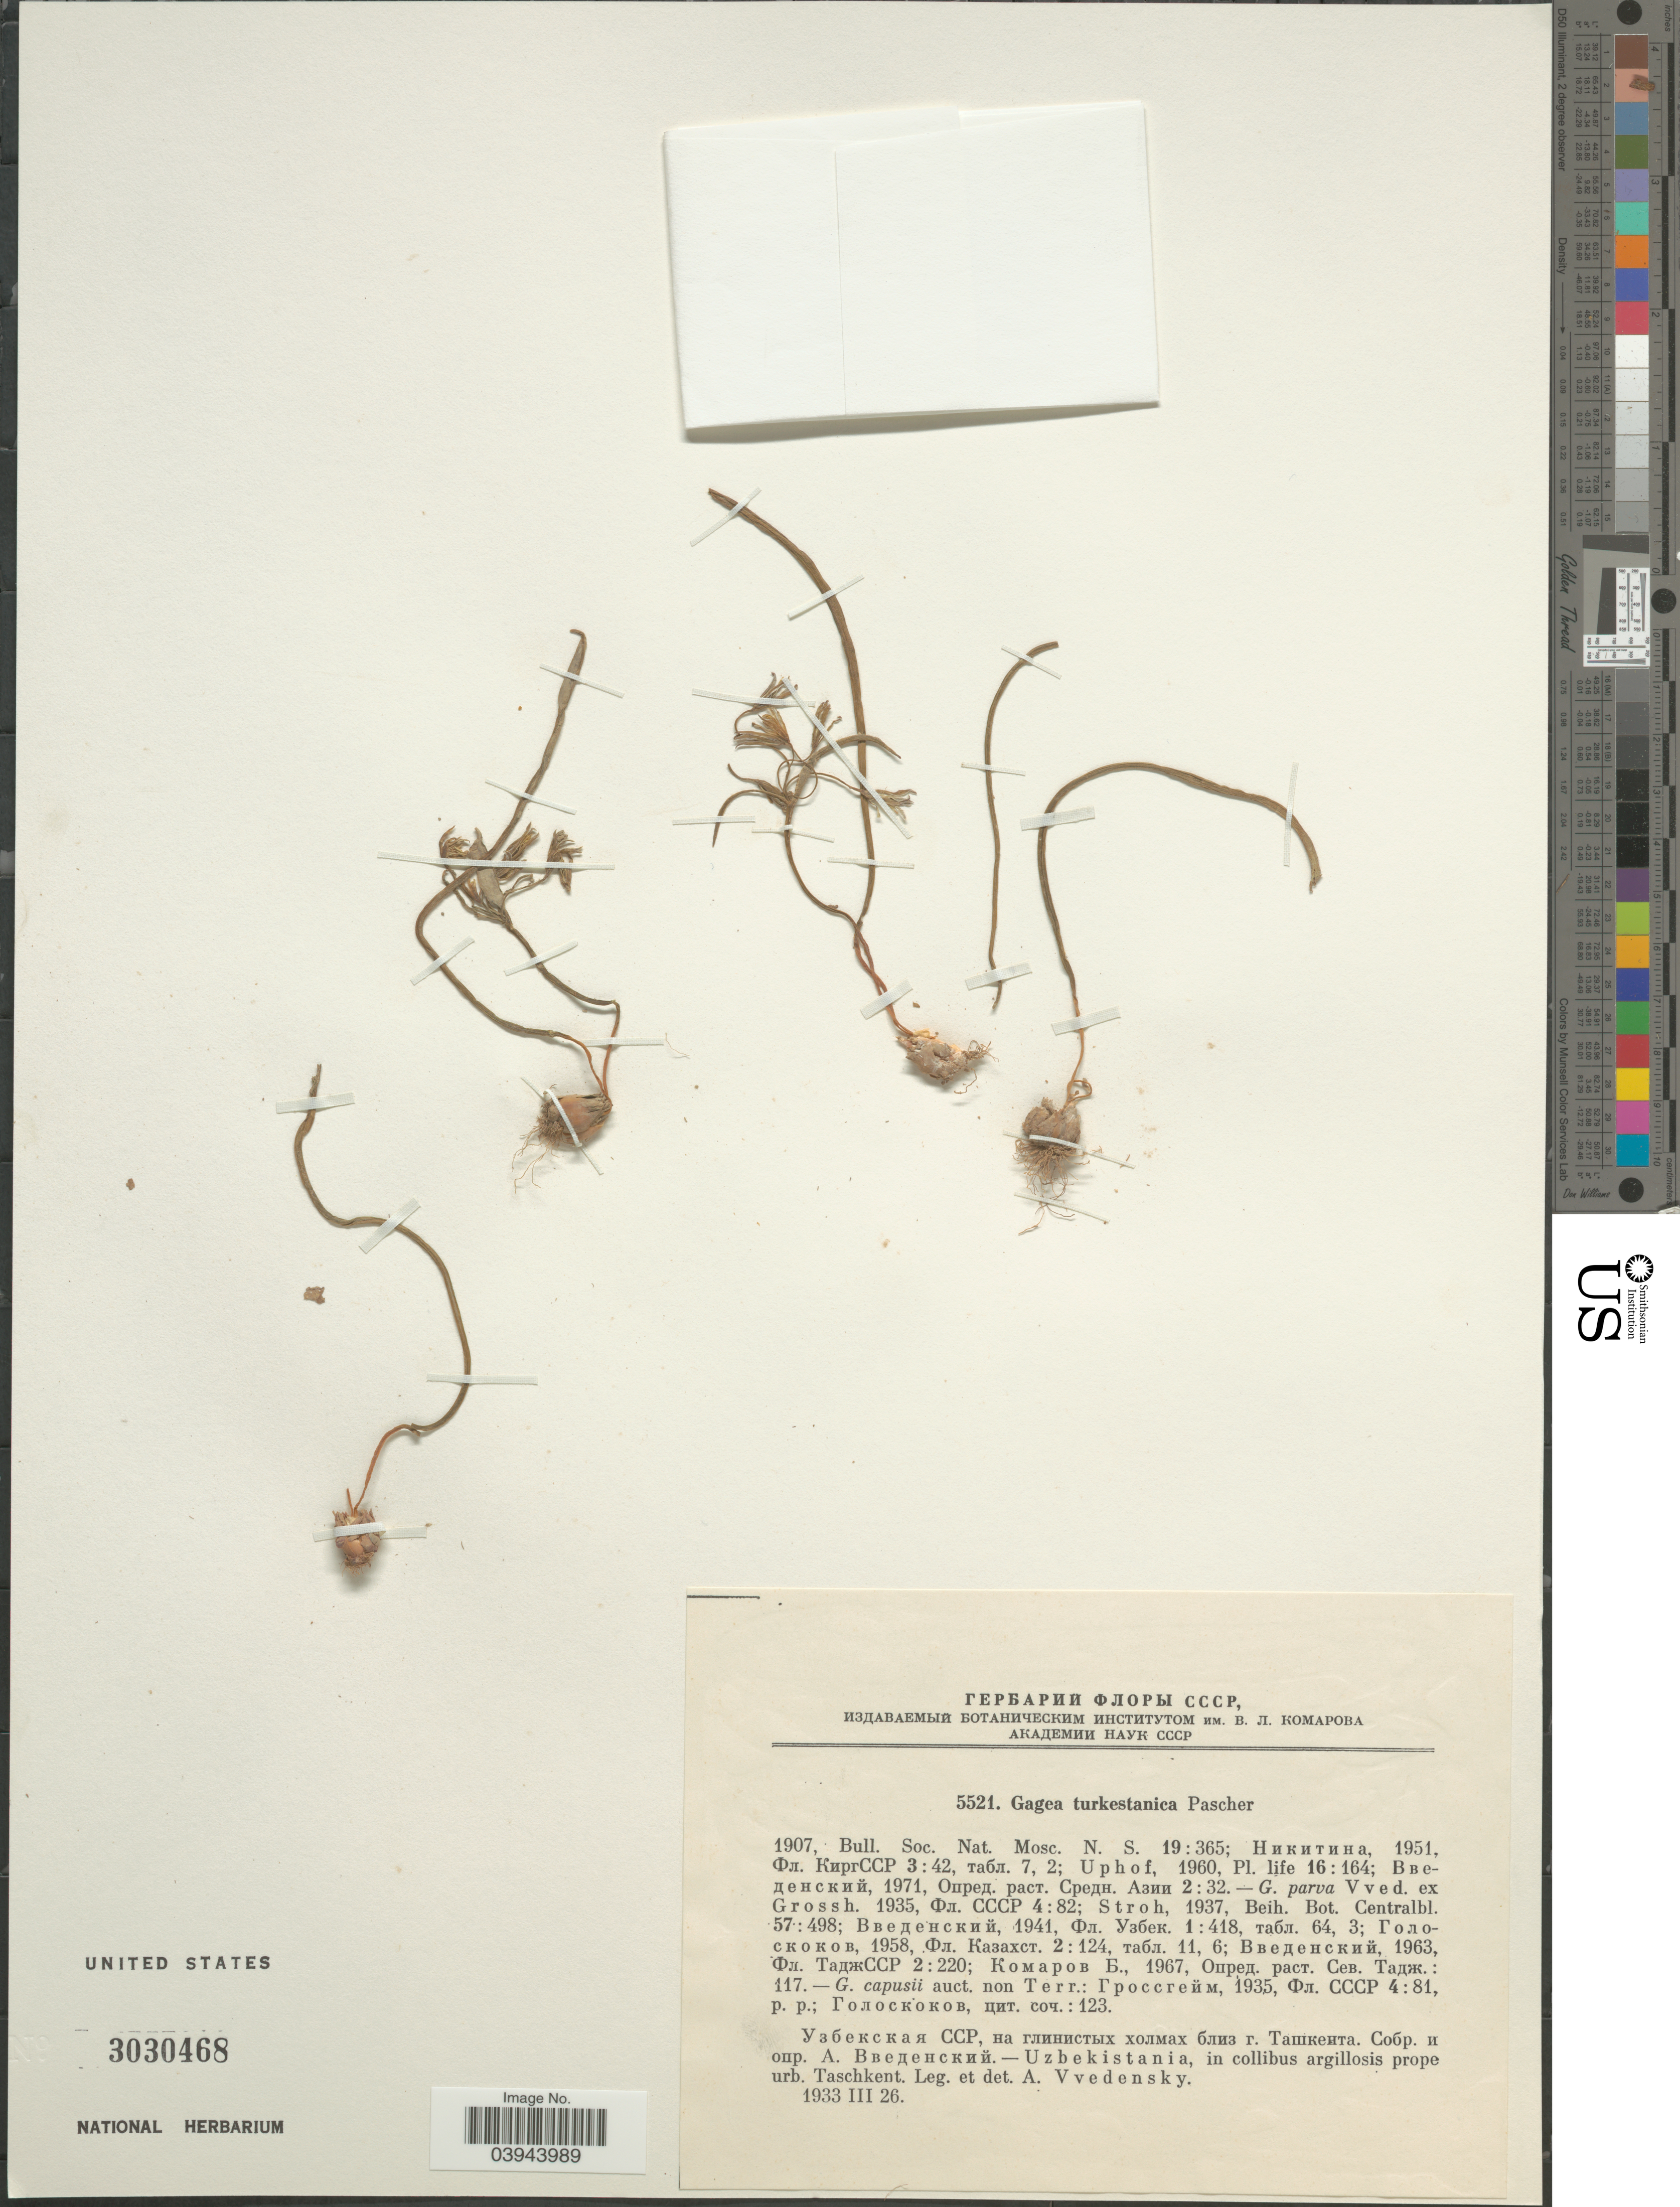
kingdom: Plantae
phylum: Tracheophyta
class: Liliopsida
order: Liliales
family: Liliaceae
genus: Gagea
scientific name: Gagea turkestanica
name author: Pascher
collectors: A. Vvedensky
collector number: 5521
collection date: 1933-03-26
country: Uzbekistan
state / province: Toshkent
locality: In collibus argillosis prope urb. Taschkent.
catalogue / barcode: US 3030468